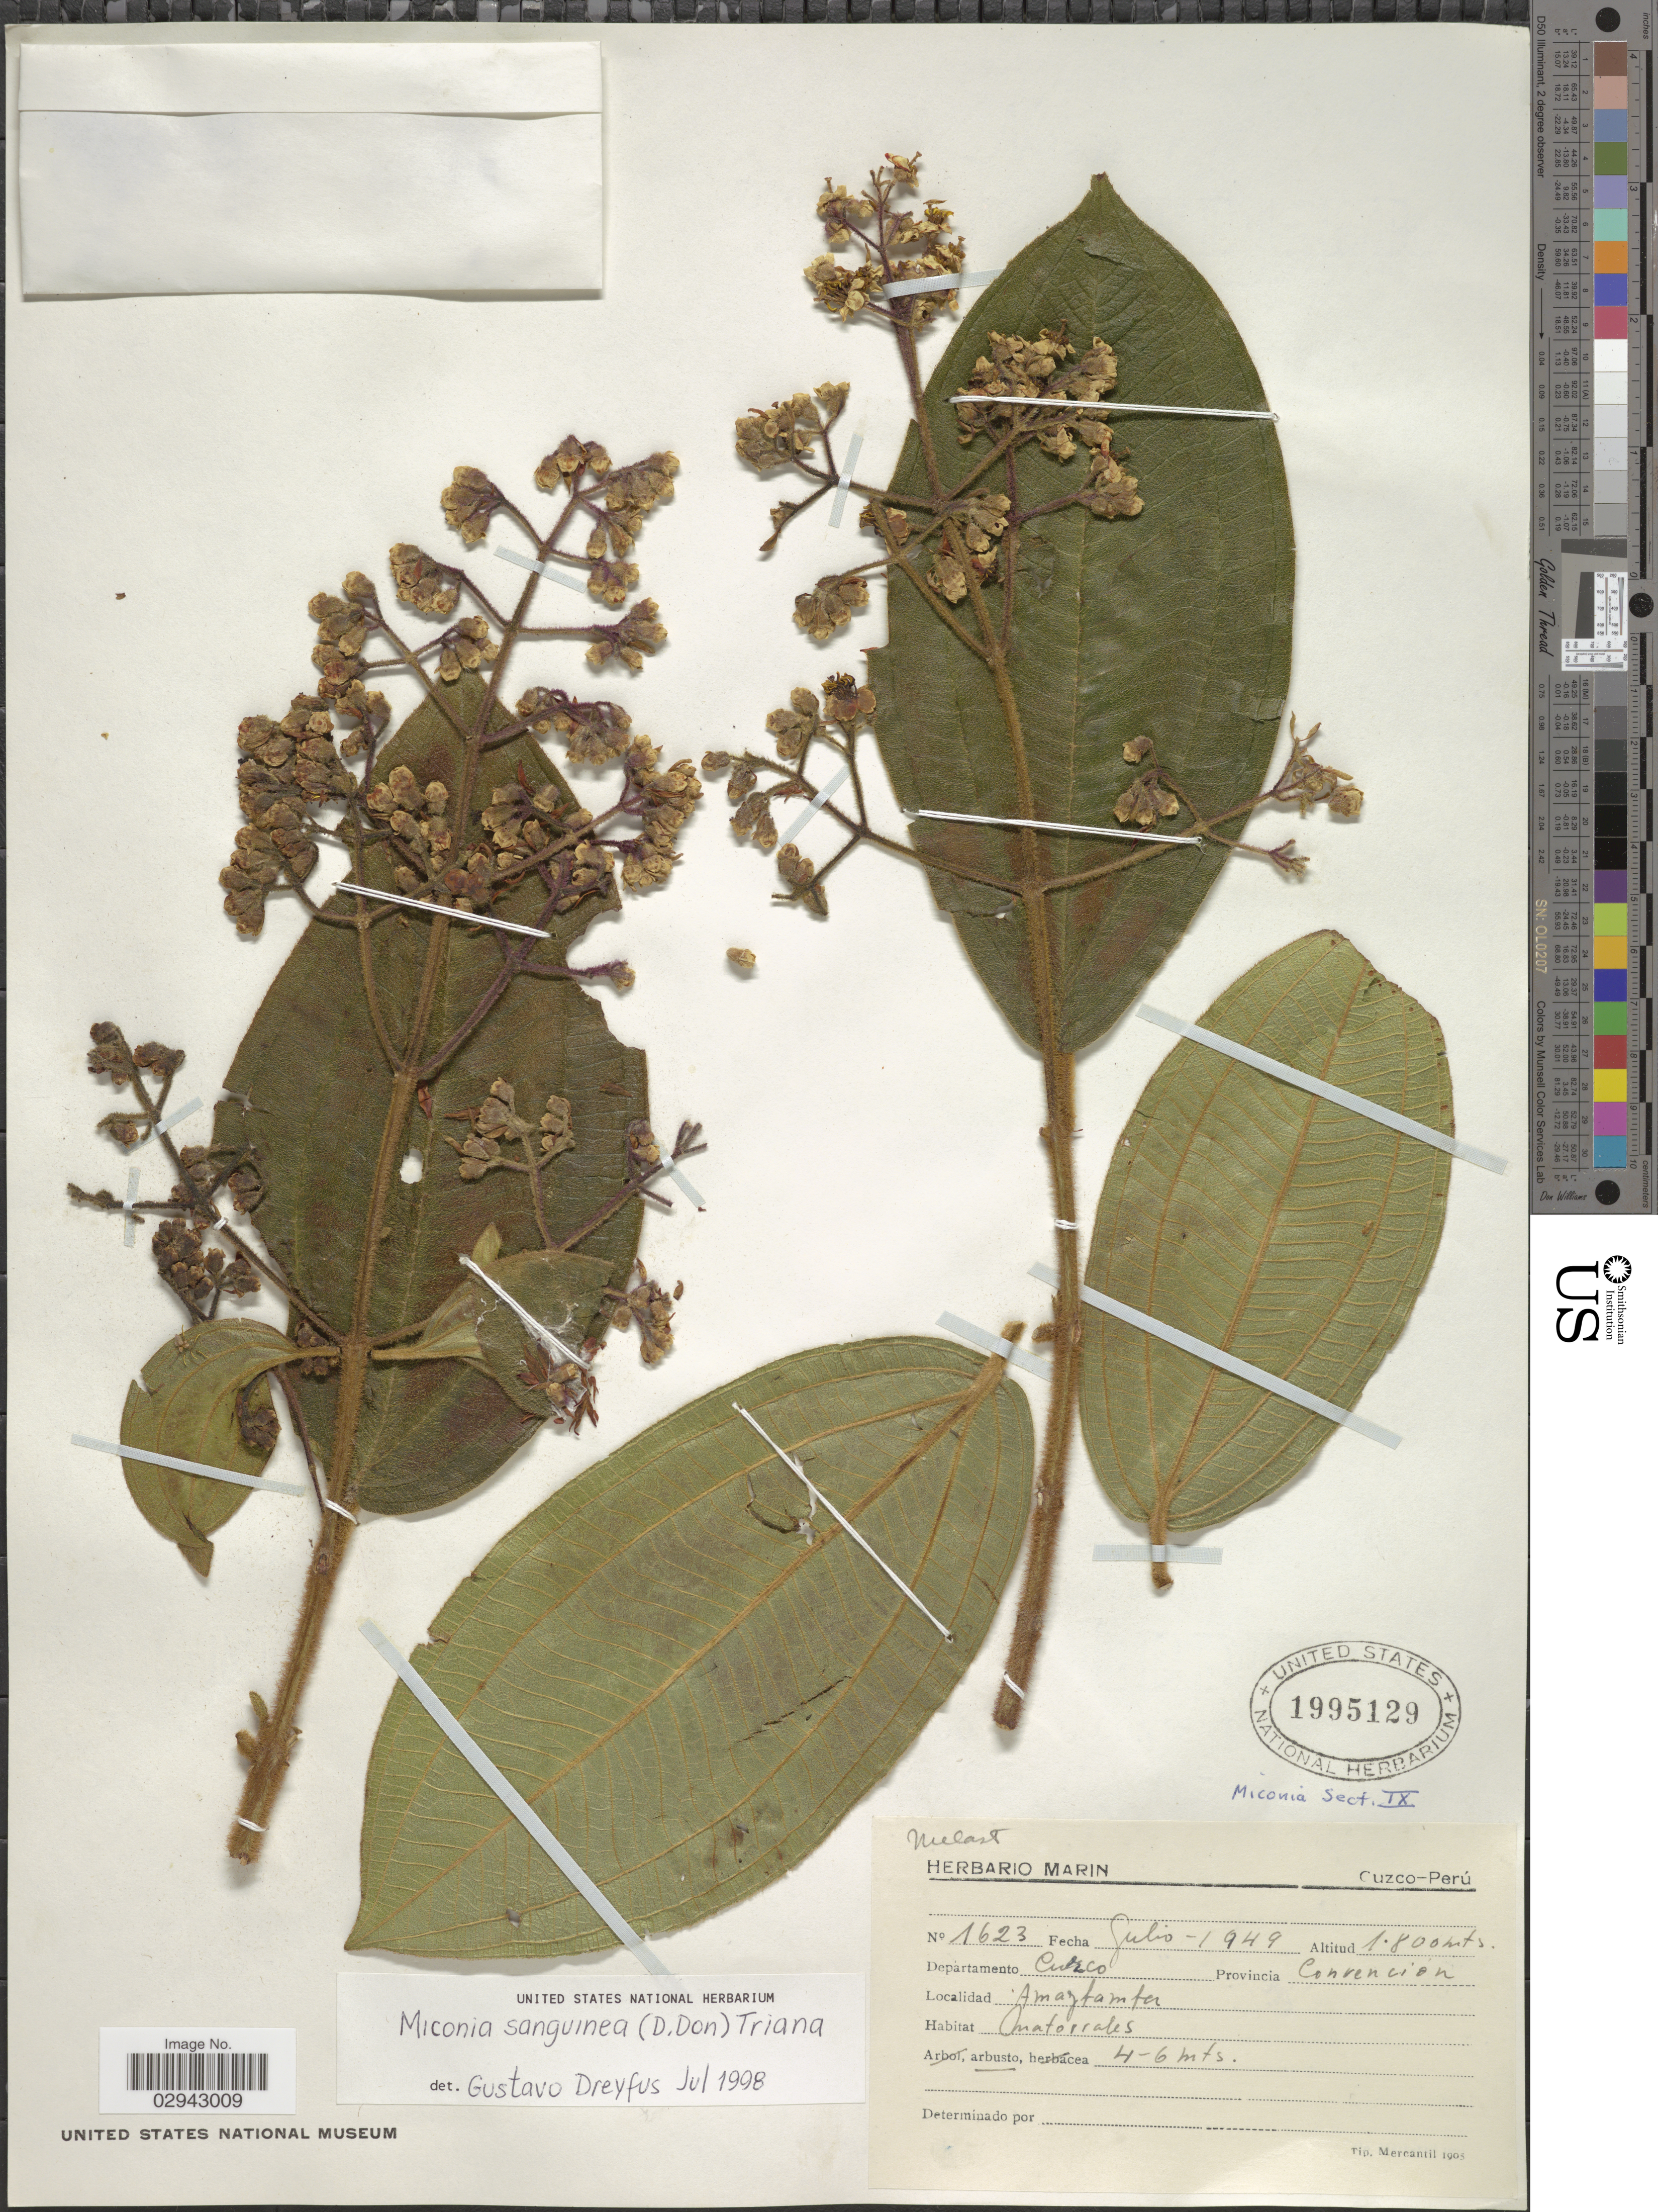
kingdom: Plantae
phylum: Tracheophyta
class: Magnoliopsida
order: Myrtales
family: Melastomataceae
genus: Miconia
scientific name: Miconia sanguinea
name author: (D. Don) Triana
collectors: ex herb. Marin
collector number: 1623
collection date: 1949-07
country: Peru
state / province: Cusco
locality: Departamento Cuzco. Provincia Convención. Amaypampa.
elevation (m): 1800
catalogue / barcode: US 1995129